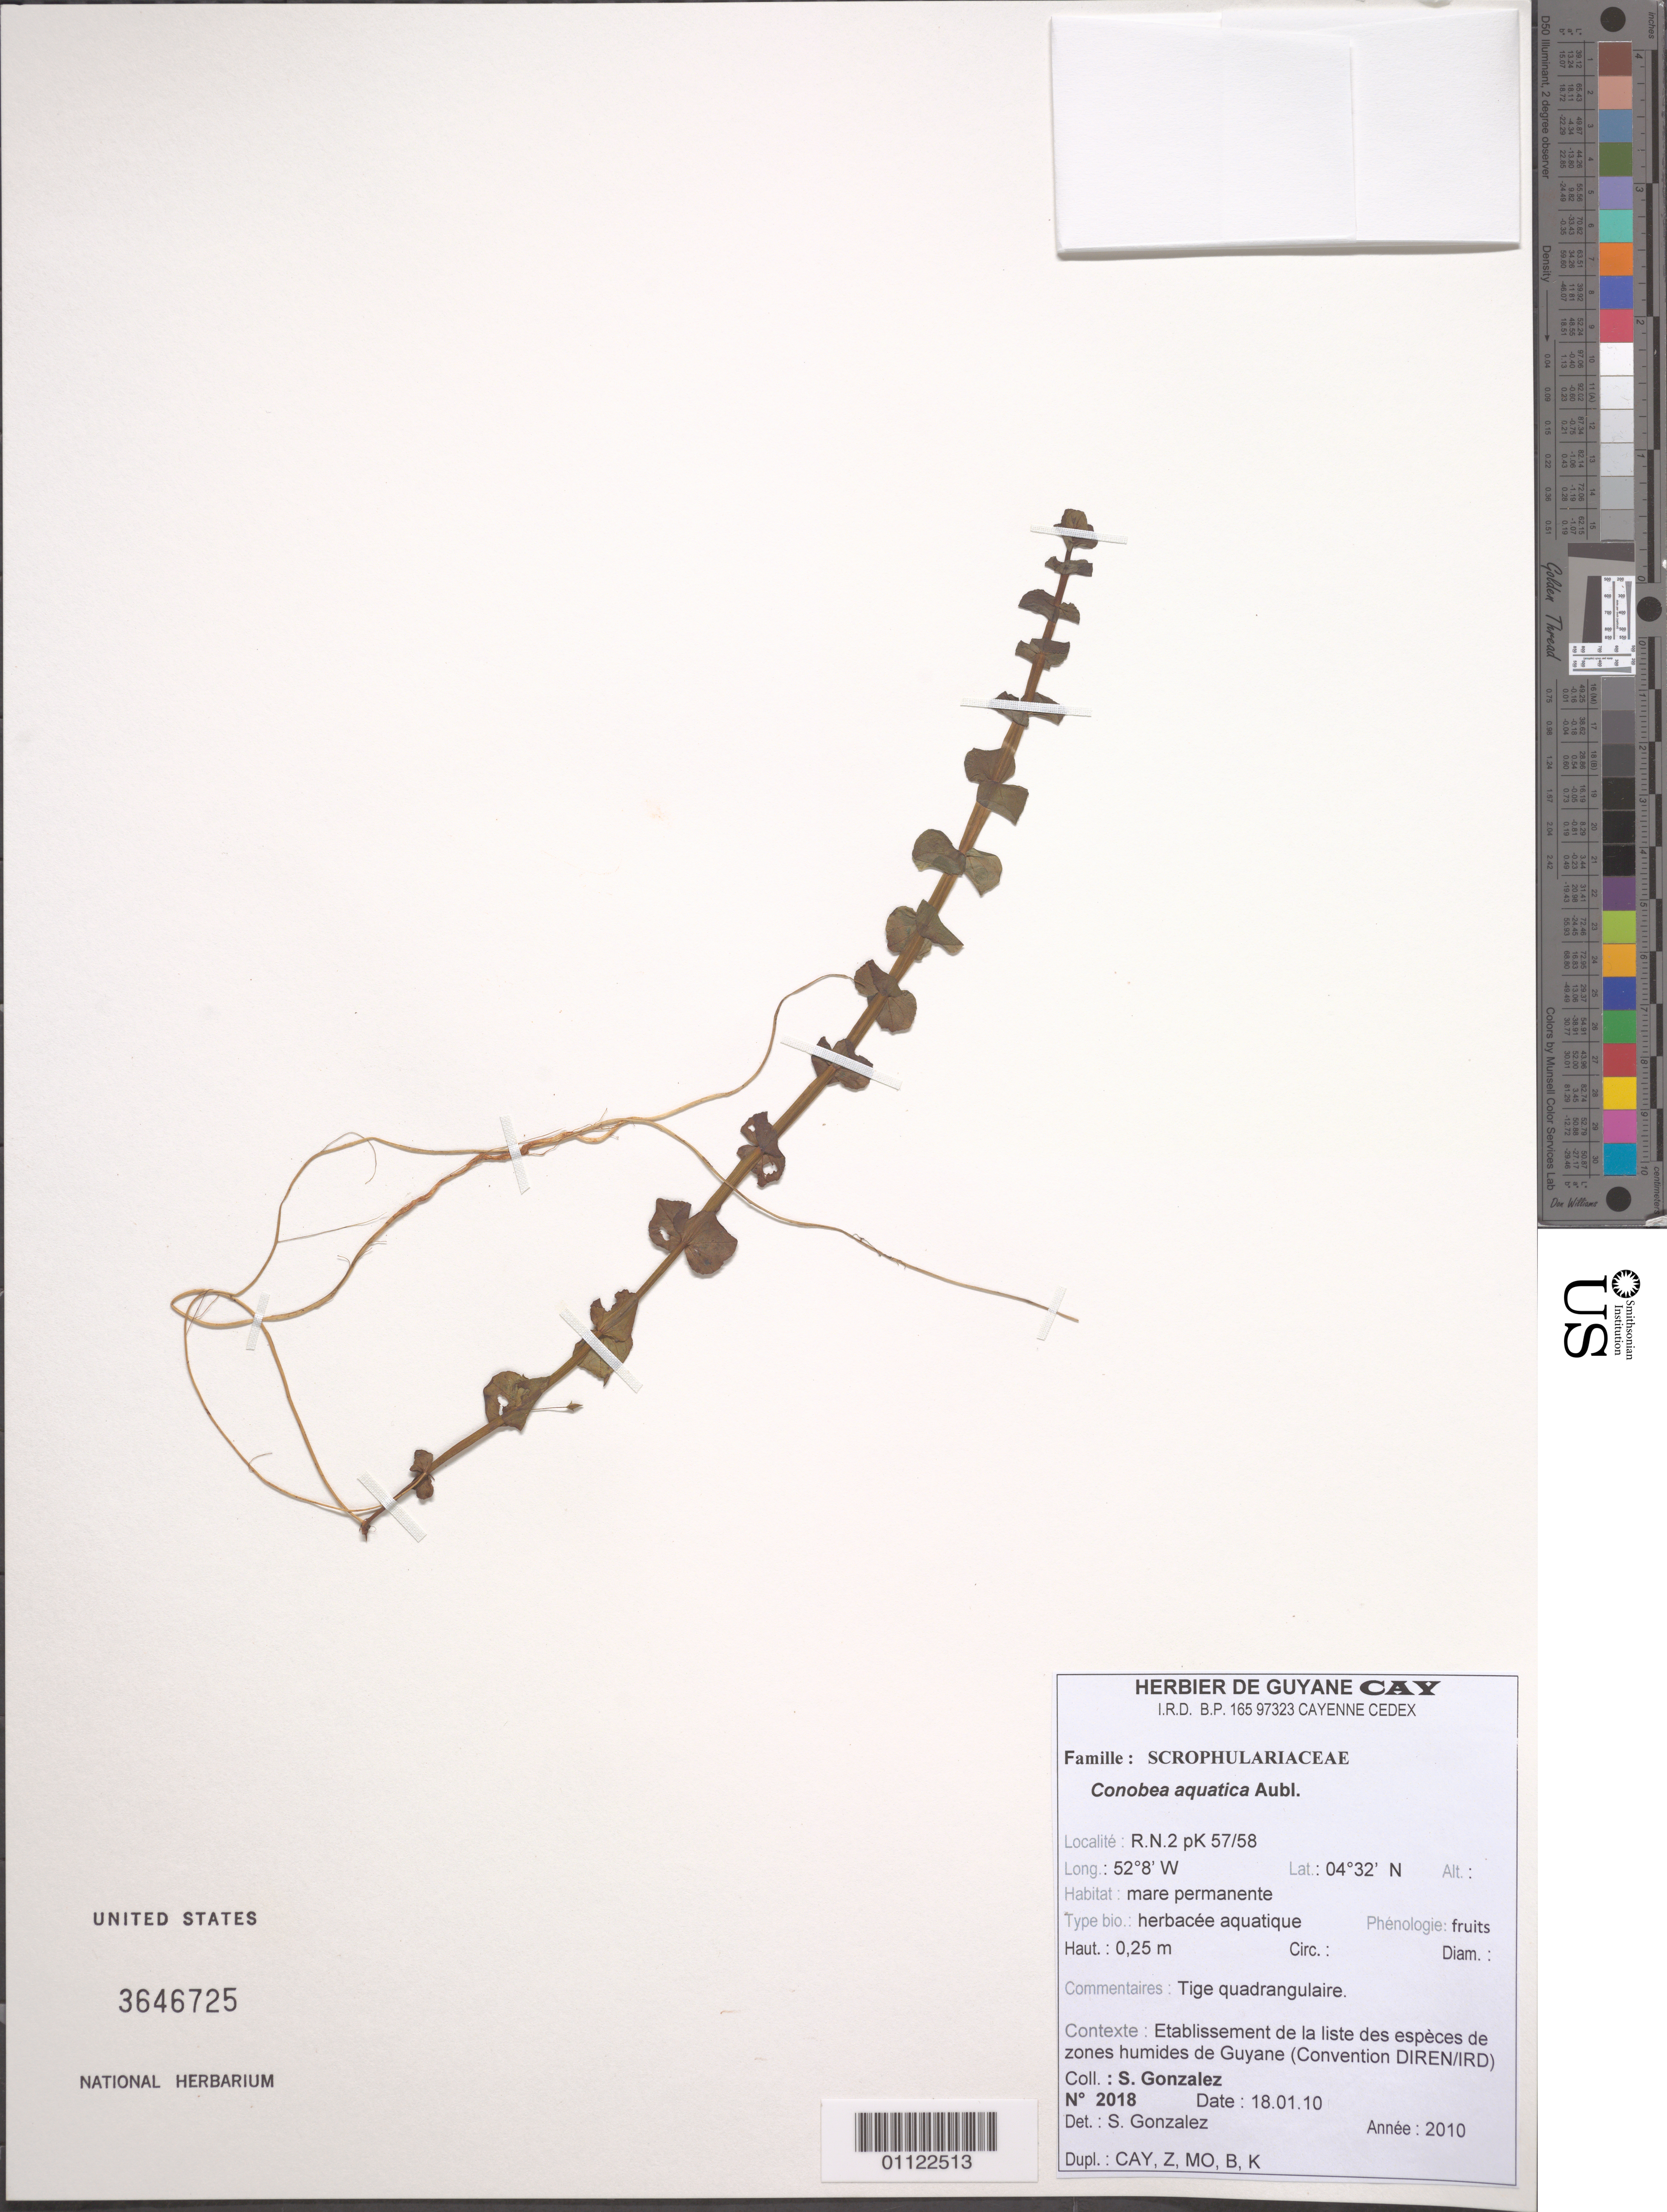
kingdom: Plantae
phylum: Tracheophyta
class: Magnoliopsida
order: Lamiales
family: Plantaginaceae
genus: Conobea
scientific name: Conobea aquatica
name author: Aubl.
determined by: Gonzalez, Sophie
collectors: S. Gonzalez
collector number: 2018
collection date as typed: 18-Jan-10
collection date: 1910-01-18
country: French Guiana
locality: RN. 2 pk 57/58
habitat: Mare permanent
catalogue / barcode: US 3646725